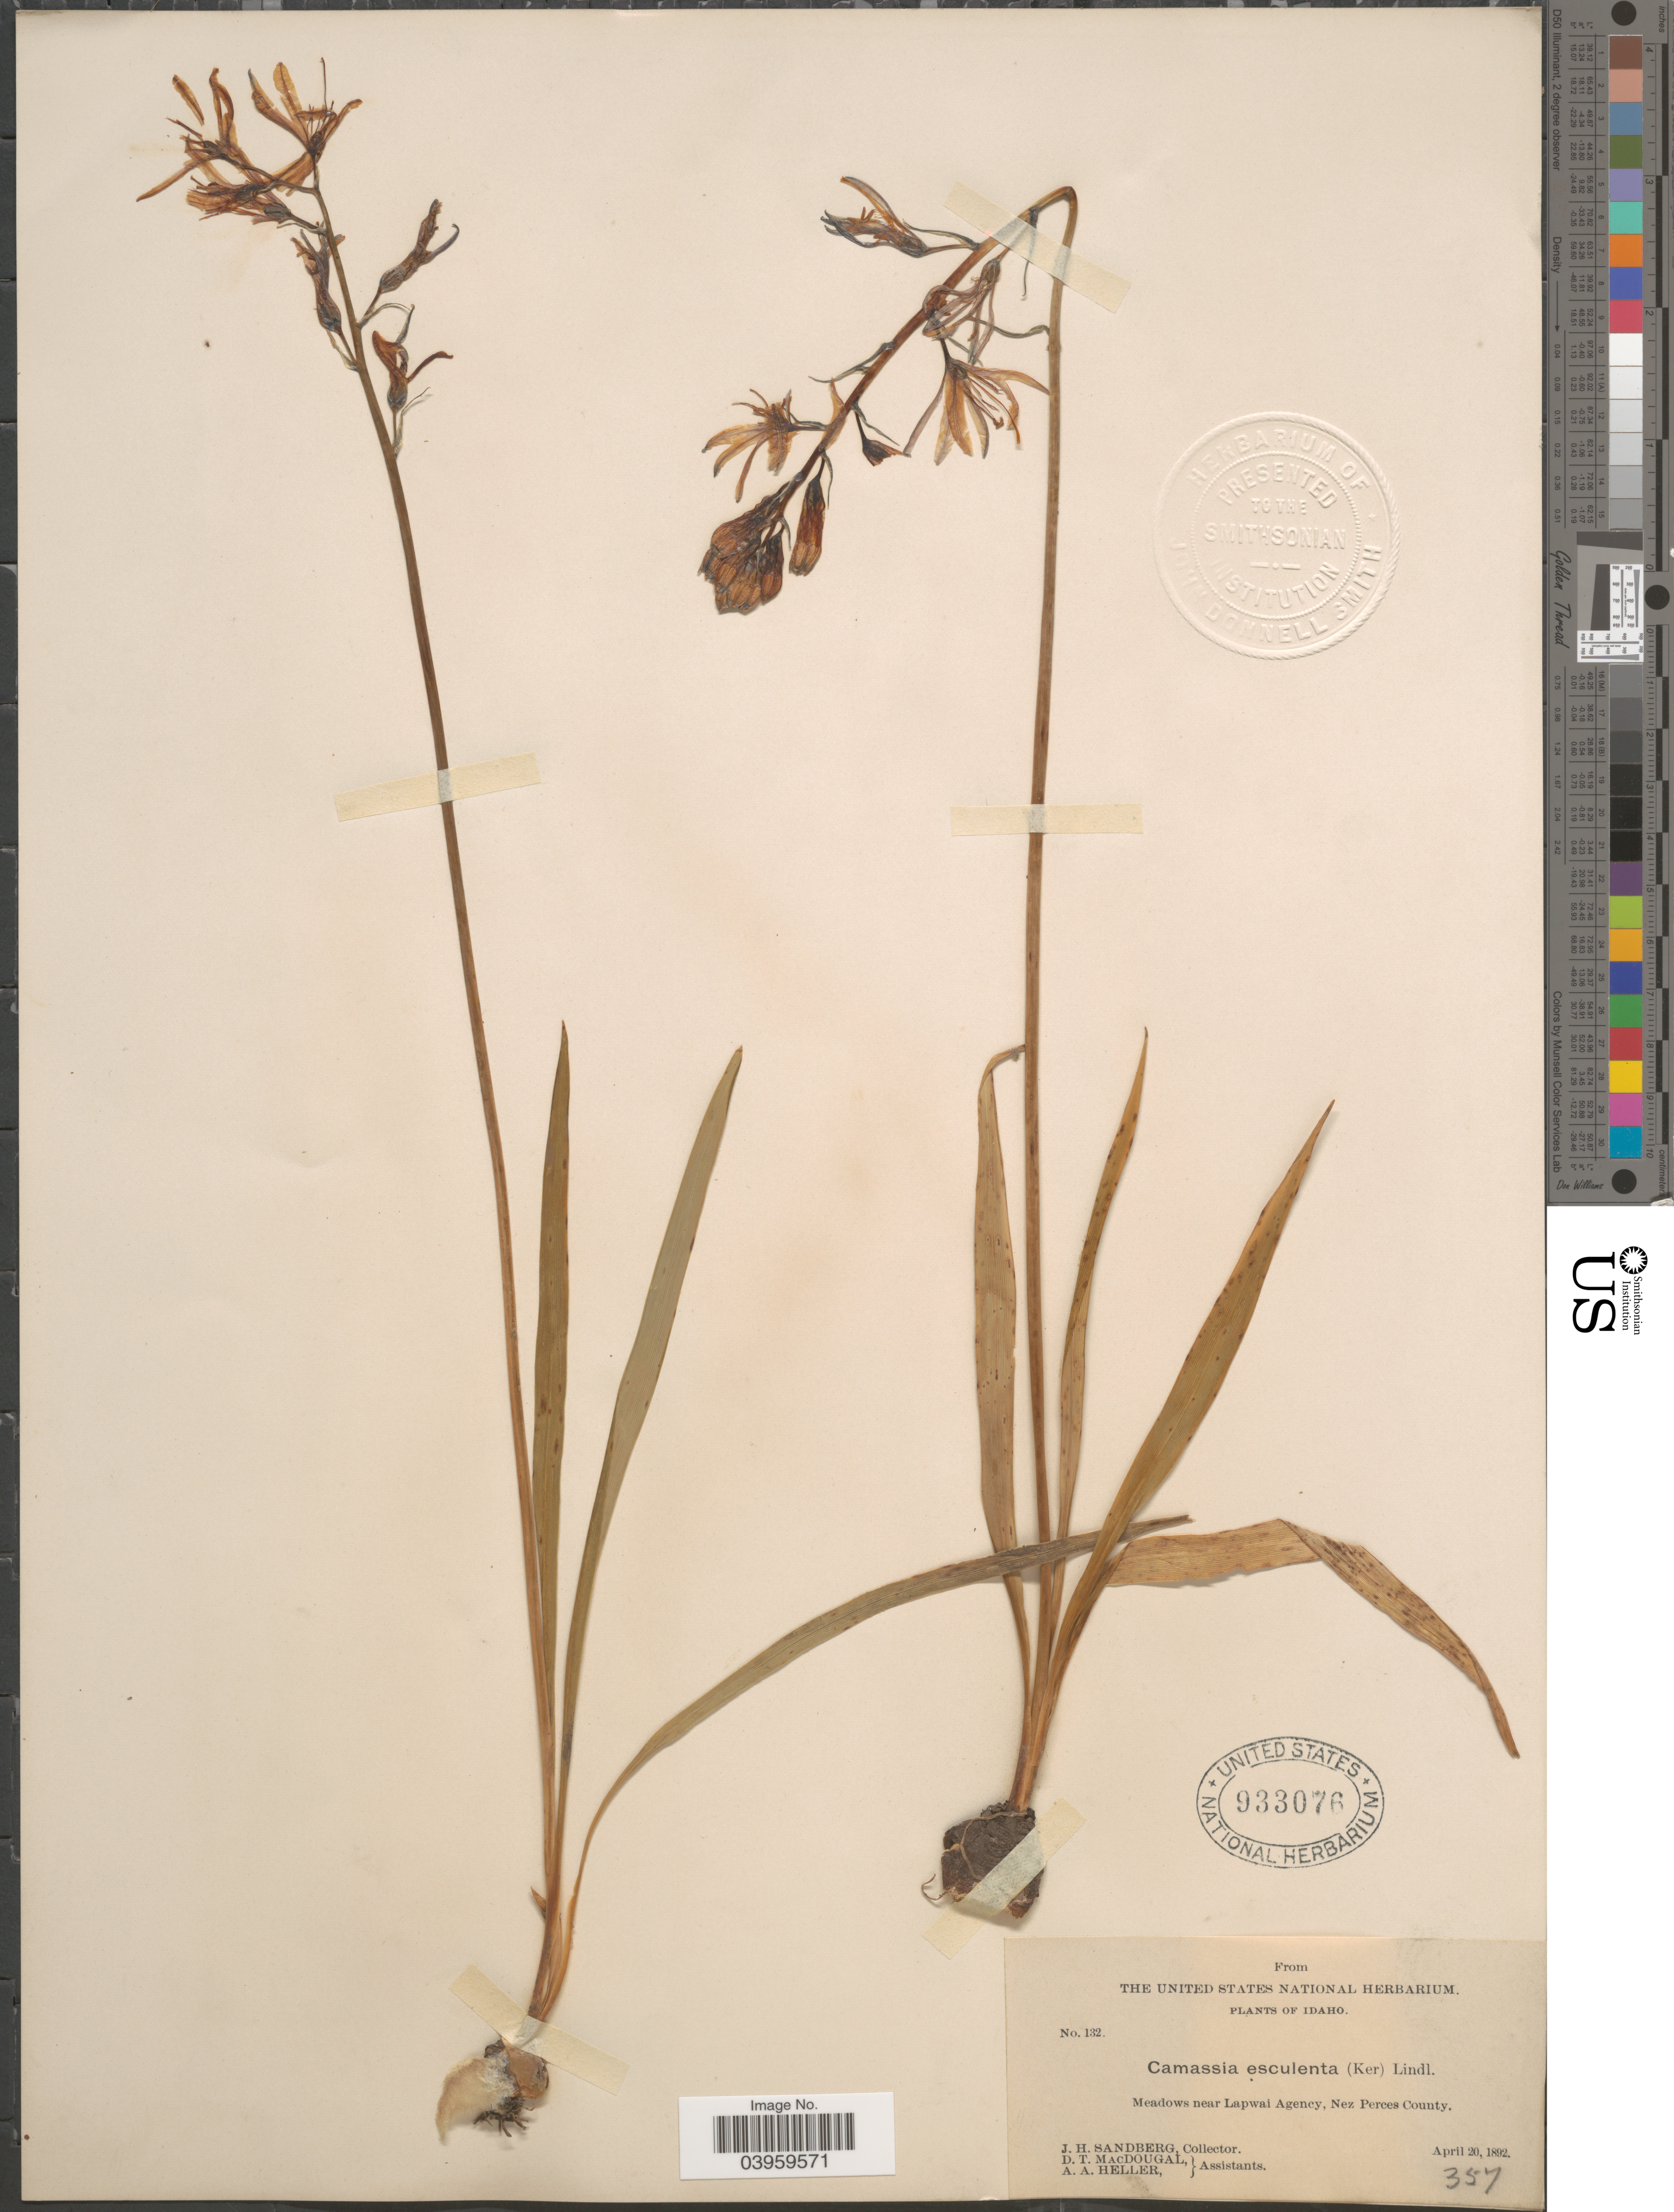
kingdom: Plantae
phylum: Tracheophyta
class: Liliopsida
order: Asparagales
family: Asparagaceae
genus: Camassia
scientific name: Camassia quamash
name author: (Pursh) Greene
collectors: J. H. Sandberg, D. T. MacDougal & A. A. Heller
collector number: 132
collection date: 1892-04-20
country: United States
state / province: Idaho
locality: Meadows near Lapwai Agency, Nez Perces County.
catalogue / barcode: US 933076